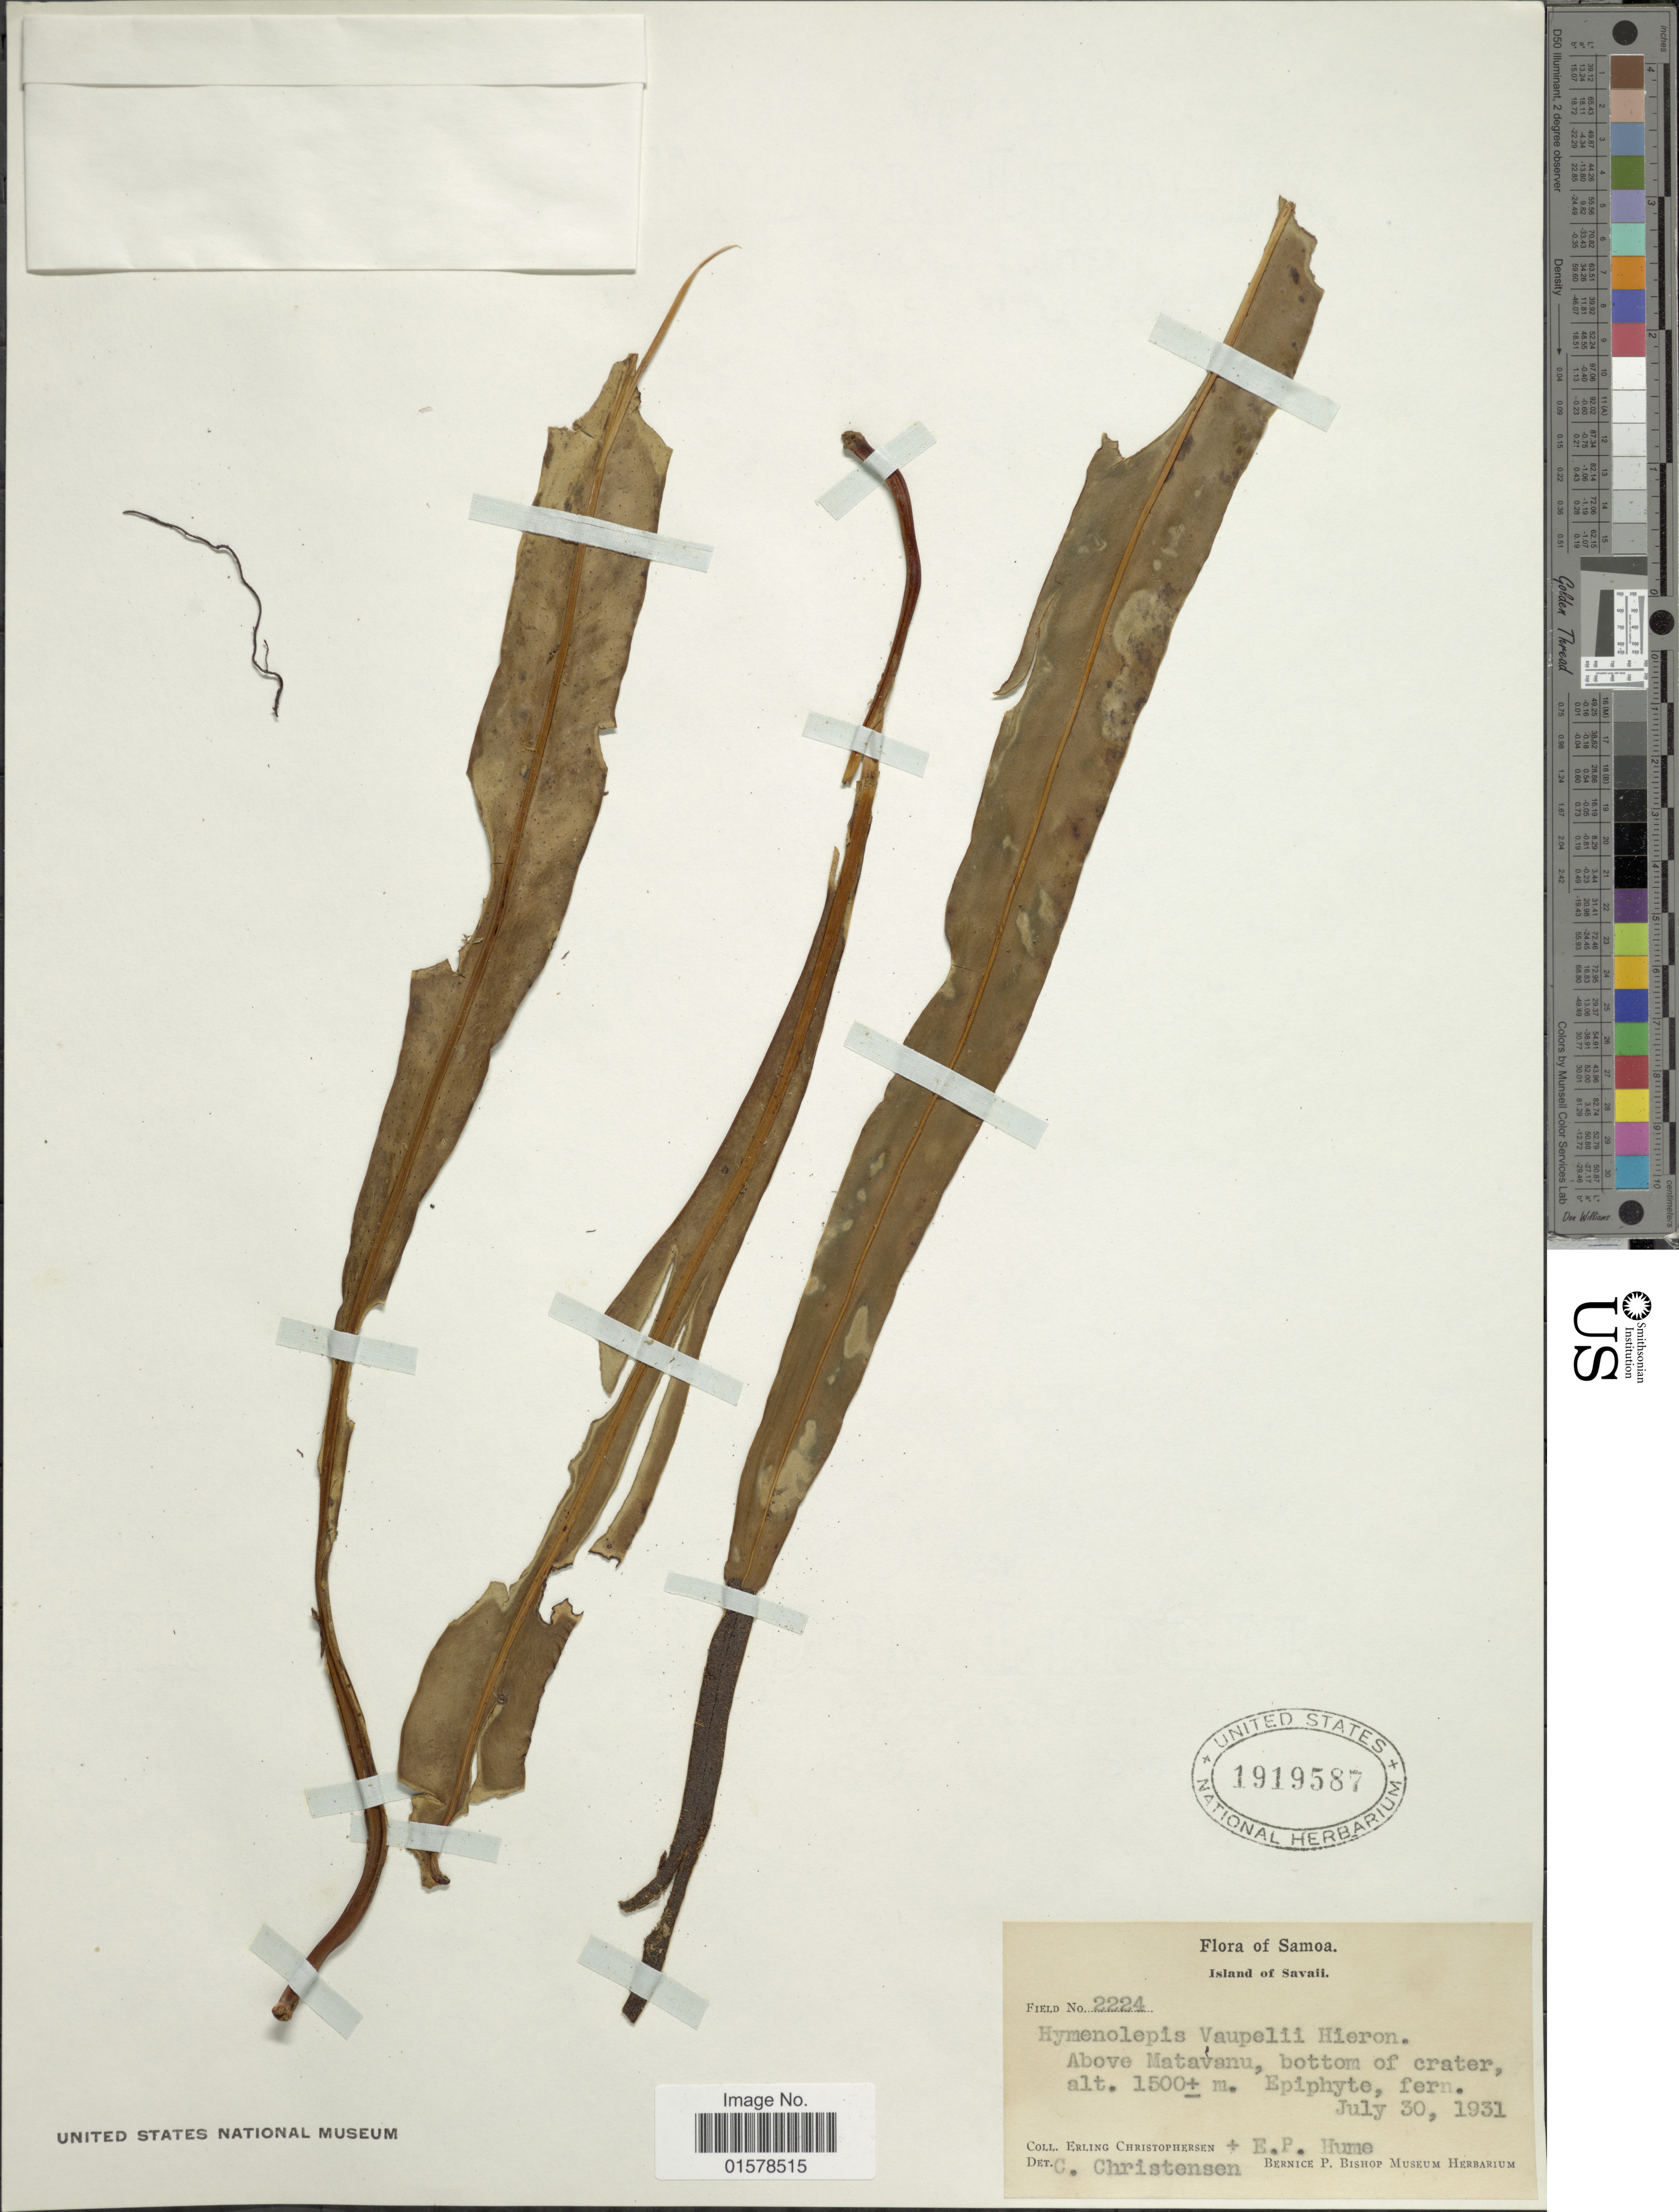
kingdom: Plantae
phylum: Tracheophyta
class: Polypodiopsida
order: Polypodiales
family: Polypodiaceae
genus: Lepisorus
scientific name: Lepisorus validinervis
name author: (Kunze) Li S. Wang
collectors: E. Christophersen & E. P. Hume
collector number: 2224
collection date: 1931-07-30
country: Samoa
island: Savai'i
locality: Samoa. Island of Savaii. Above Matavanu, bottom of crater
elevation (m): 1500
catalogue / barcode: US 1919587